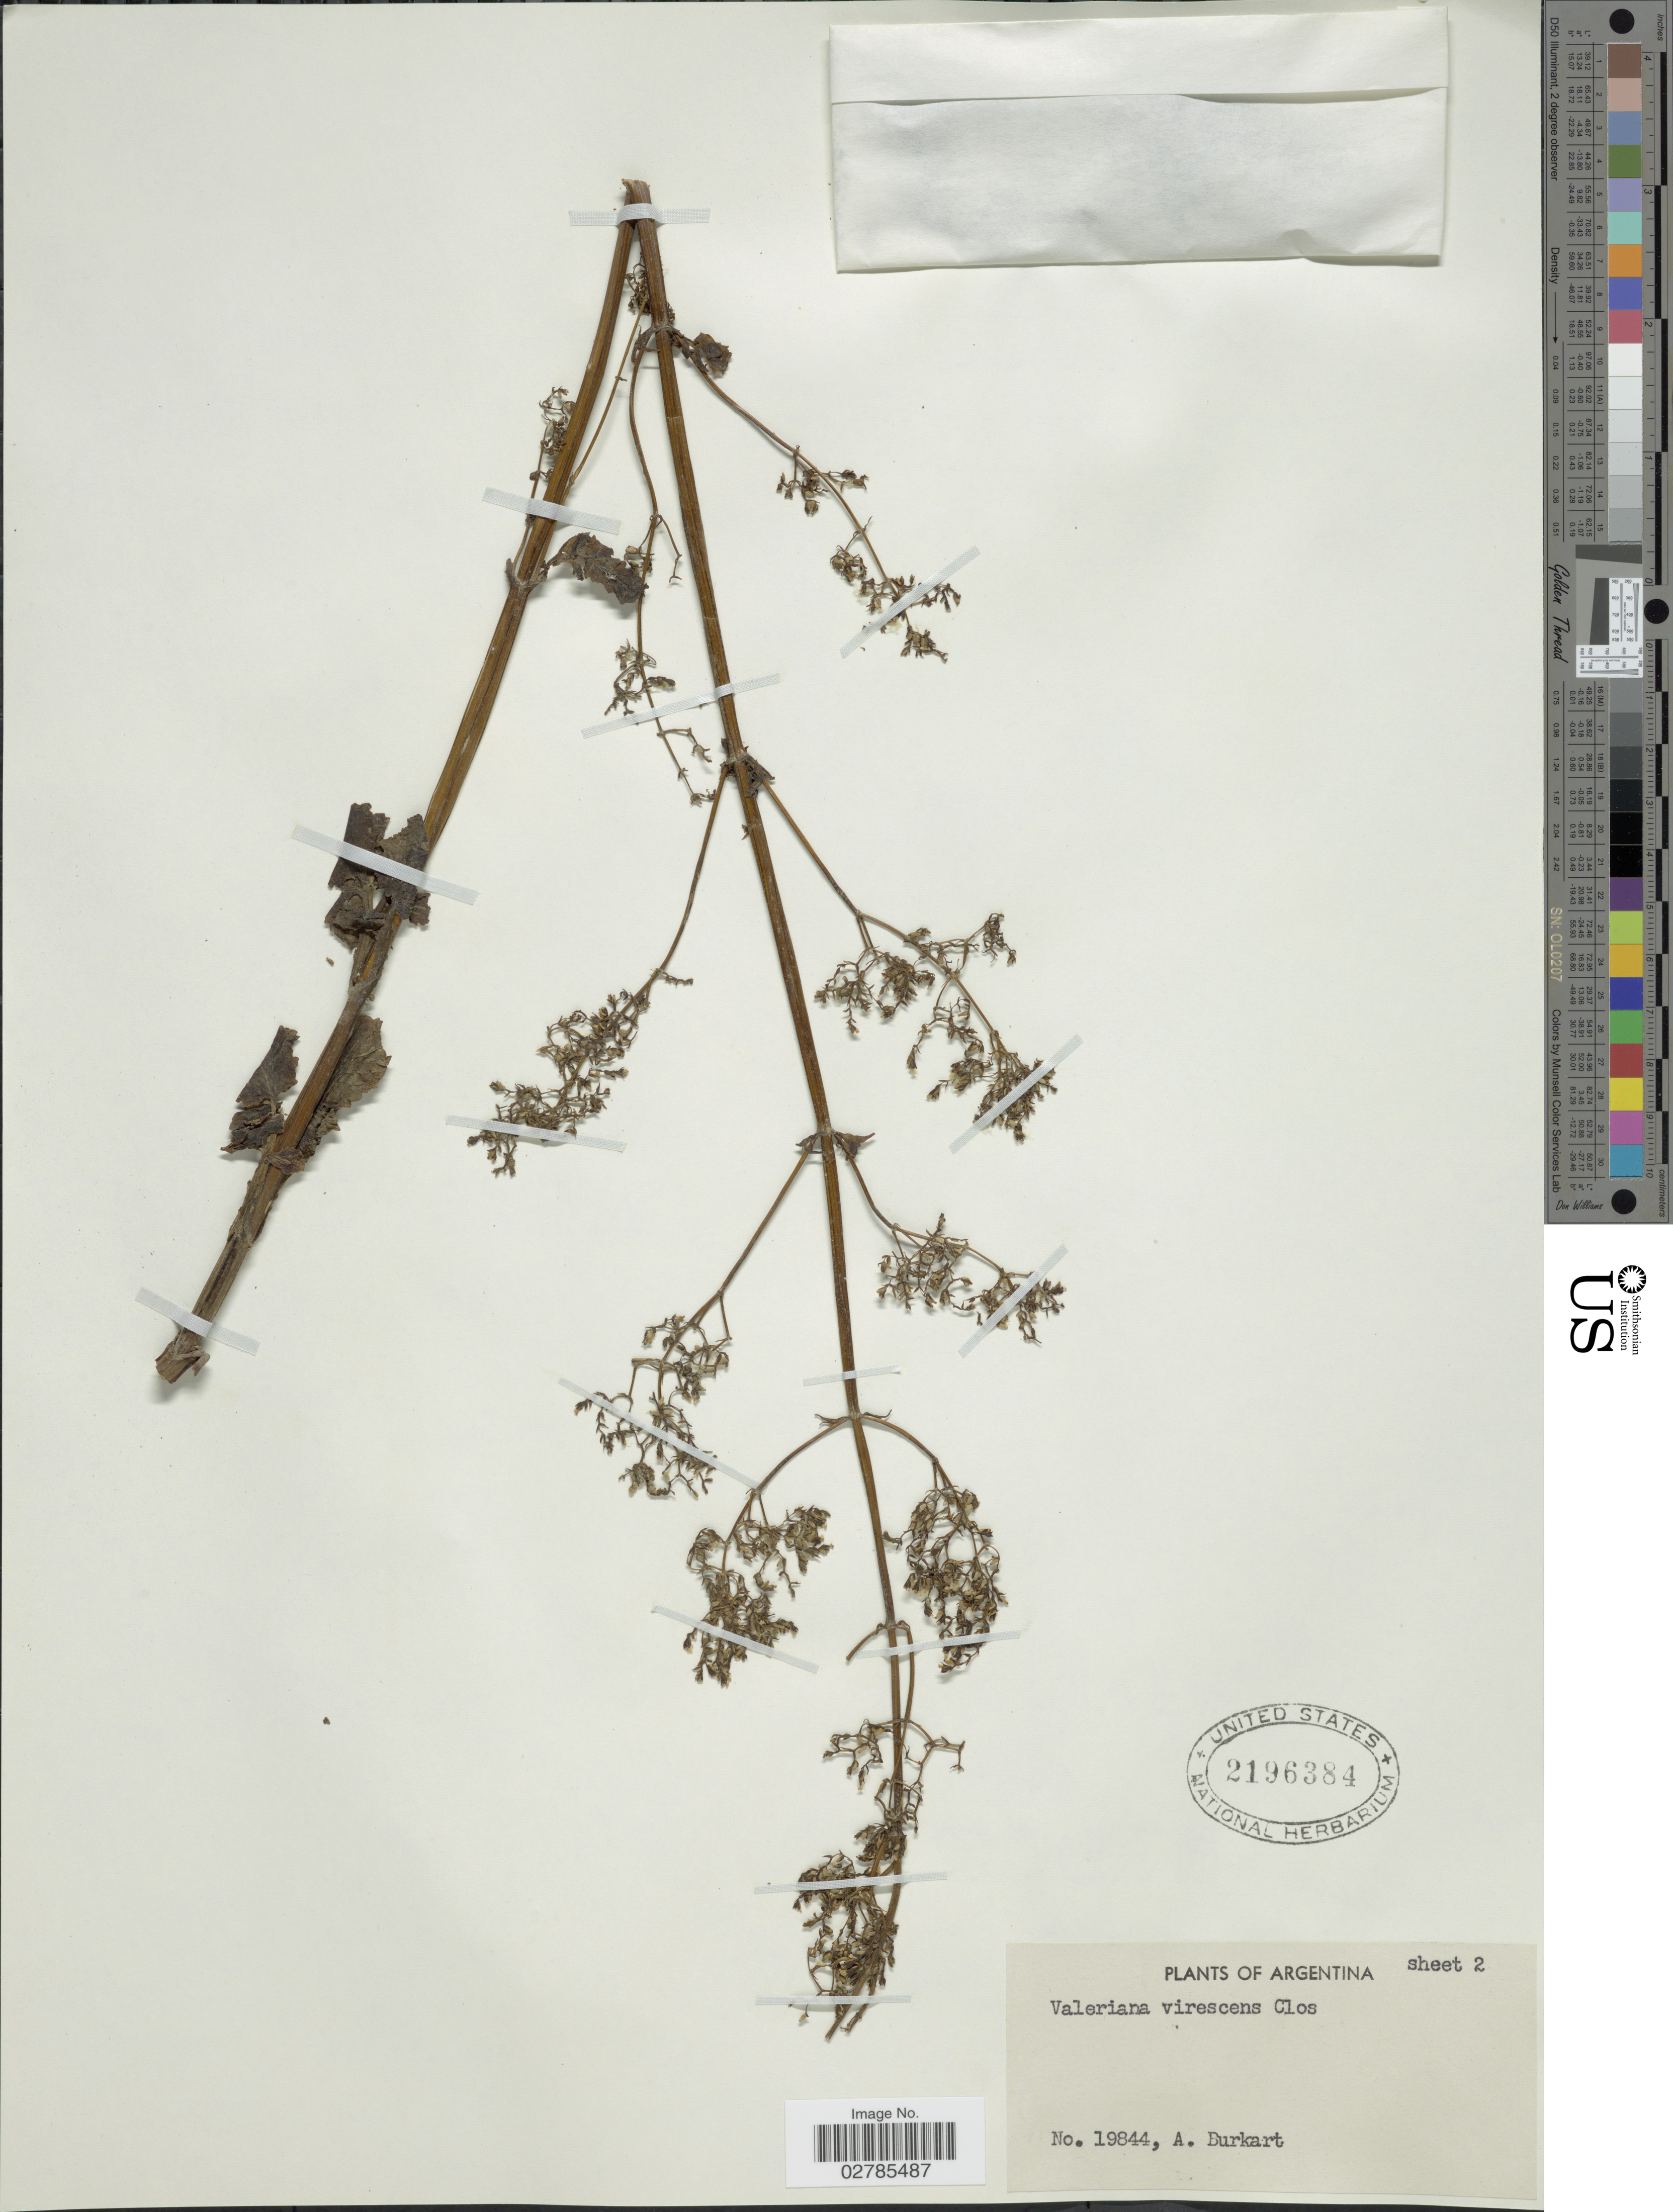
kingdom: Plantae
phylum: Tracheophyta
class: Magnoliopsida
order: Dipsacales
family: Caprifoliaceae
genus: Valeriana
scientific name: Valeriana virescens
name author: Clos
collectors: A. E. Burkart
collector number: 19844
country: Argentina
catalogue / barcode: US 2196384